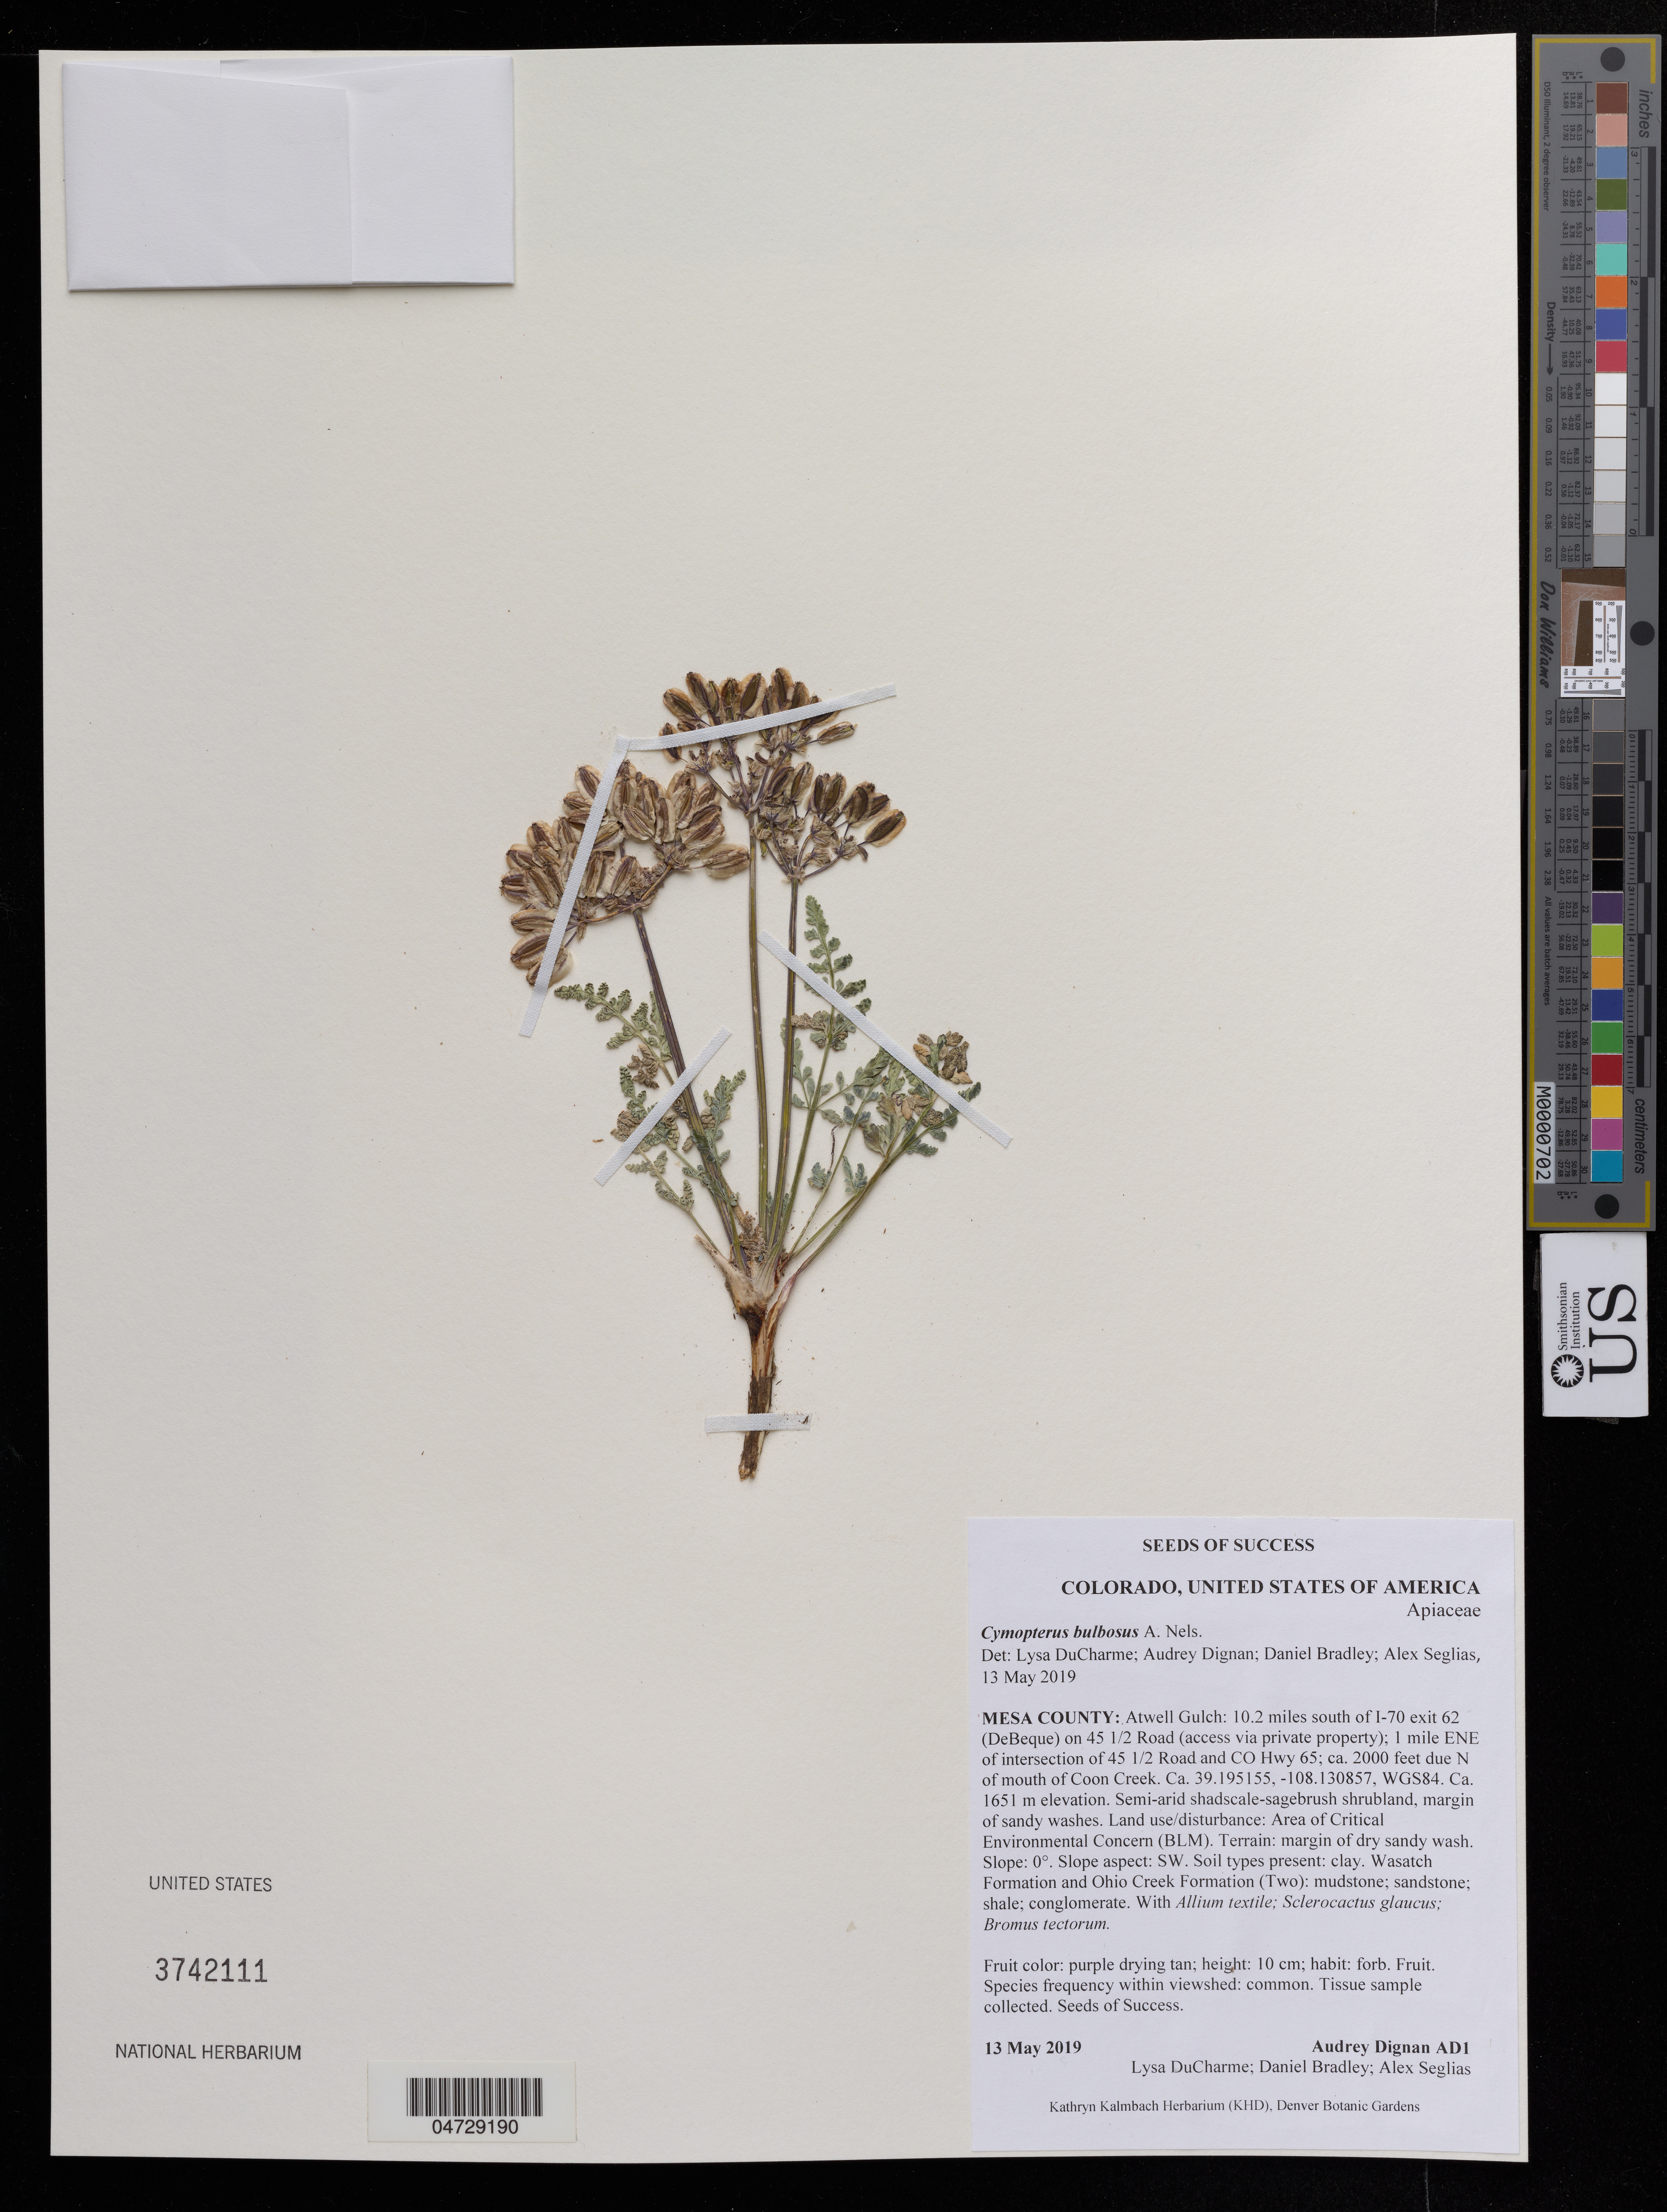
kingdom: Plantae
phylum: Tracheophyta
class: Magnoliopsida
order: Apiales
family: Apiaceae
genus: Cymopterus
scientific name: Cymopterus bulbosus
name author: A. Nelson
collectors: A. Dignani, L. DuCharme & D. Bradley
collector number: AD1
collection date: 2019-05-13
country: United States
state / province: Colorado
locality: Mesa County: Atwell Gulch: 10.2 miles south of I-70 exit 62 (DeBeque) on 45 1/2 Road (access via private property); 1 mile ENE of intersection of 45 1/2 Road on CO Hwy 65; ca. 2000 feet due N of mouth of Coon Creek.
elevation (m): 1651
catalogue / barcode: US 3742111